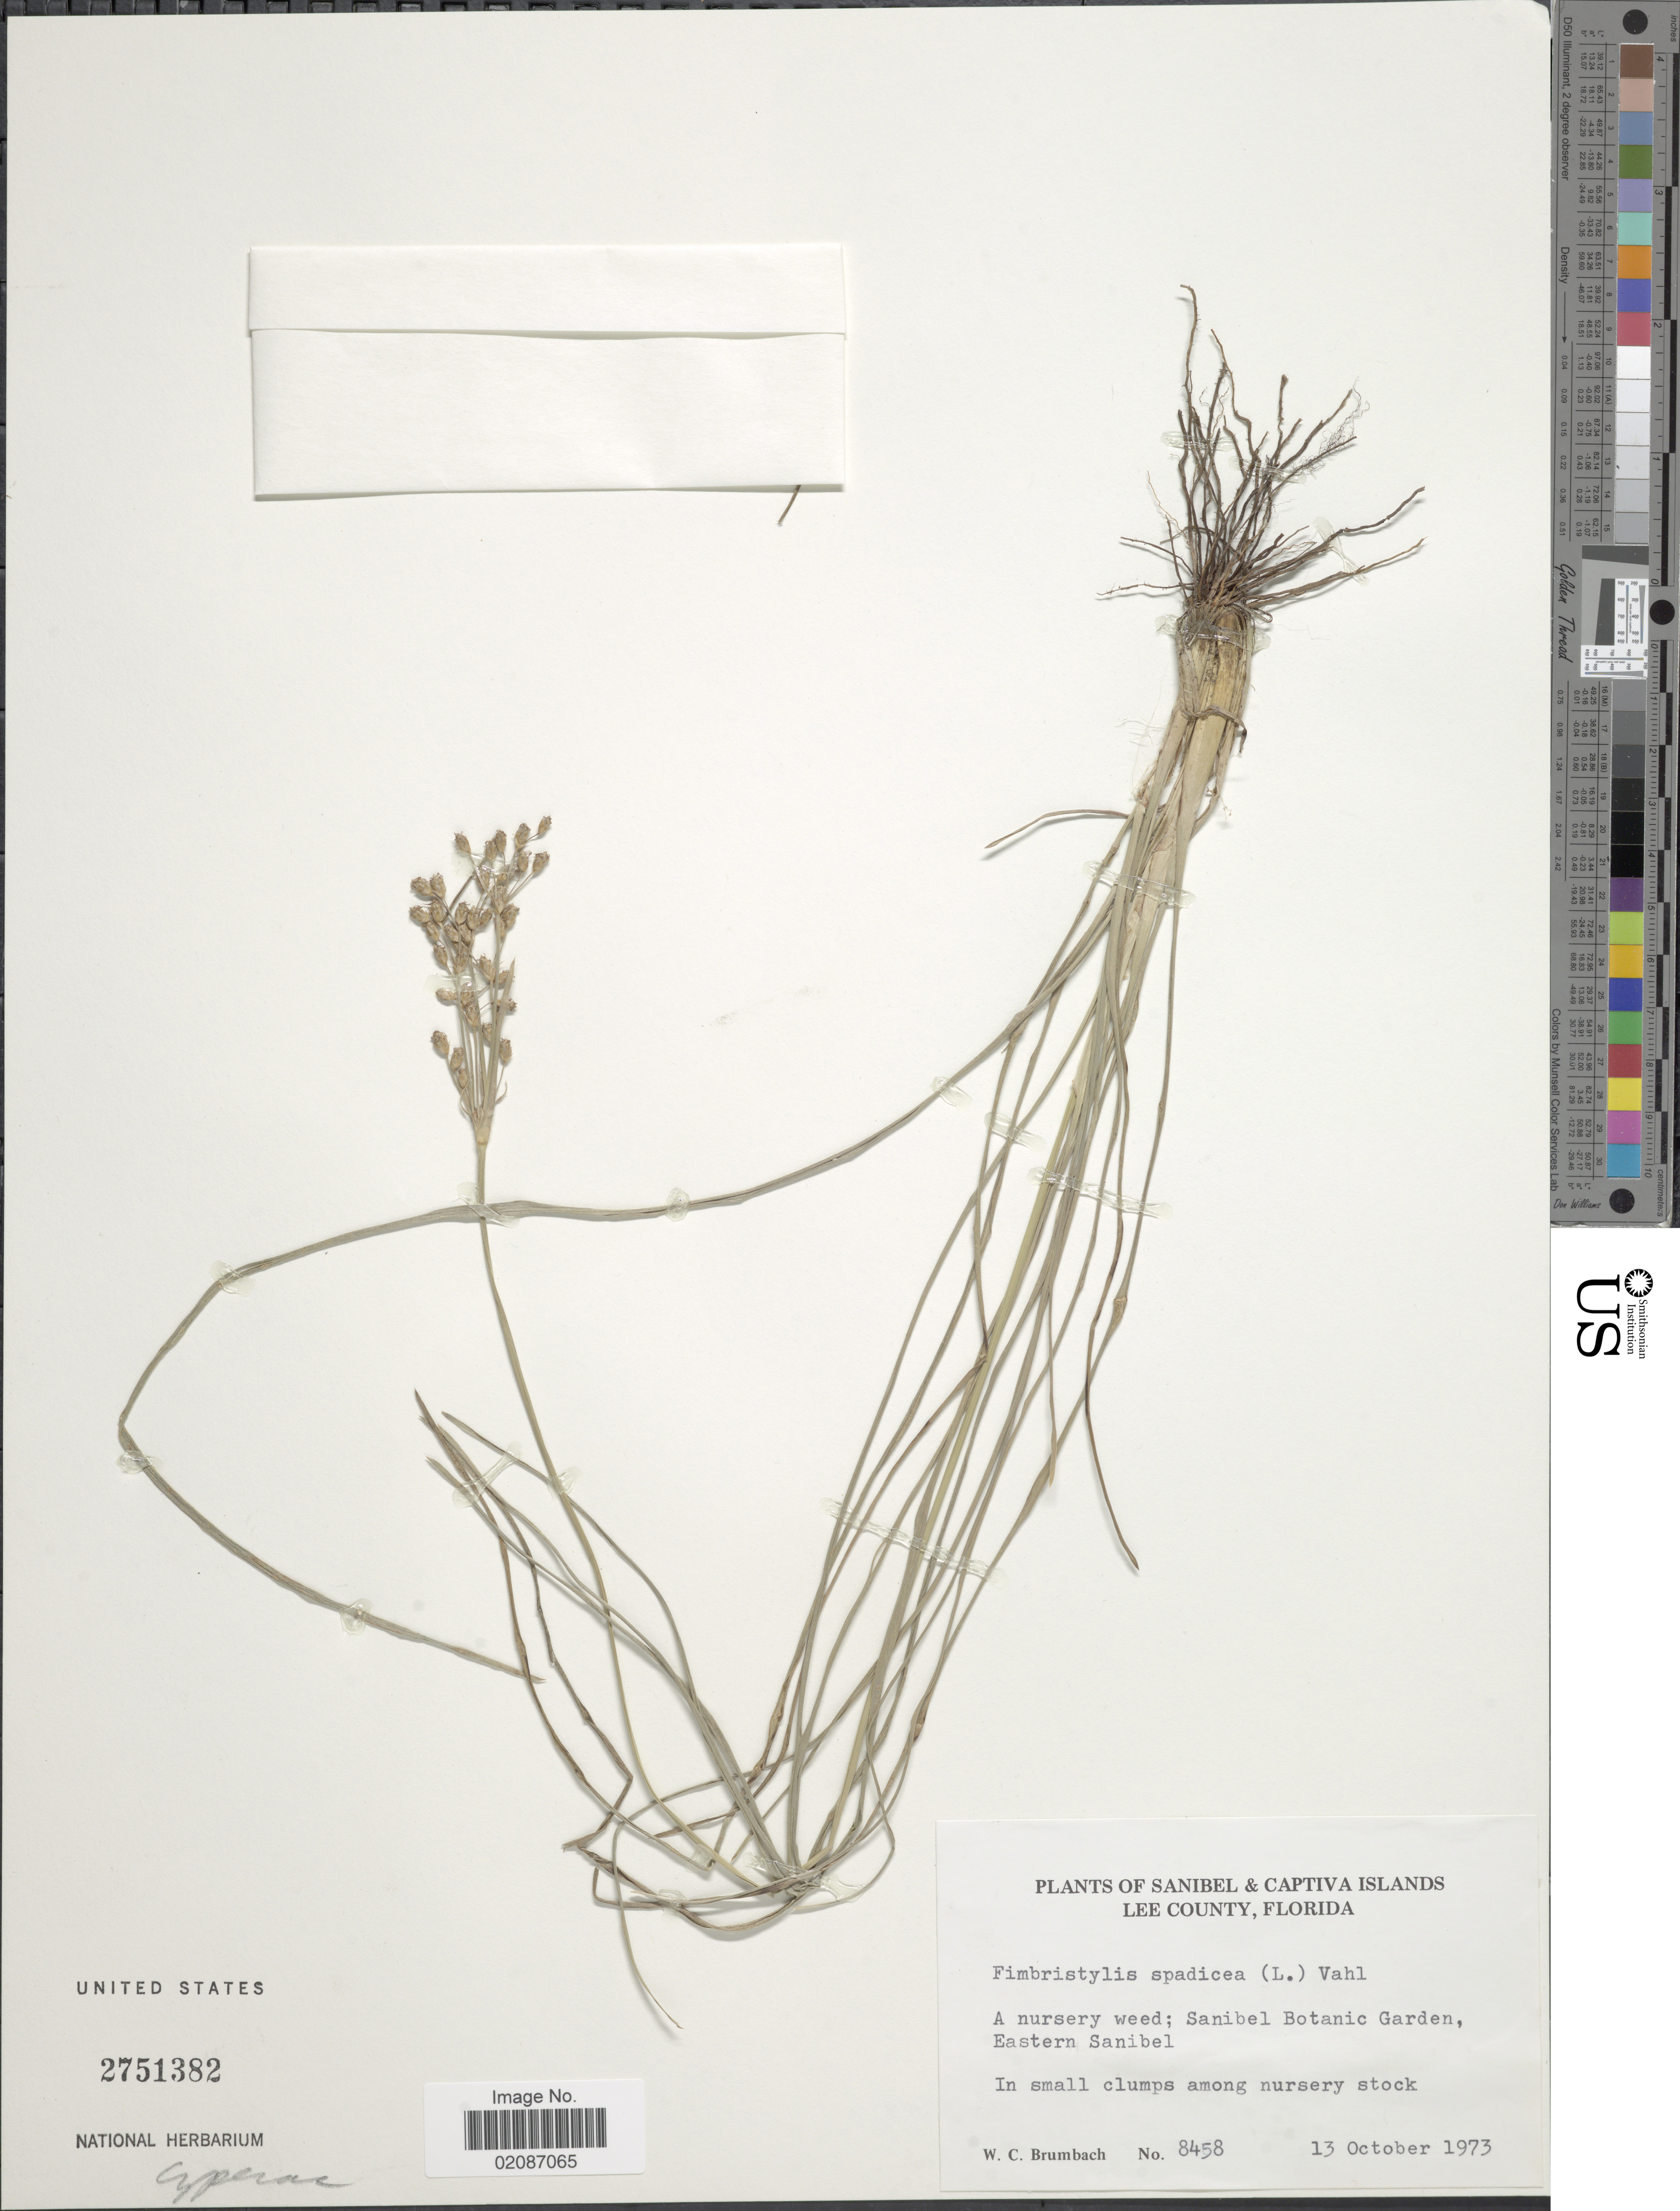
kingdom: Plantae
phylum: Tracheophyta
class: Liliopsida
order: Poales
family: Cyperaceae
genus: Fimbristylis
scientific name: Fimbristylis spadicea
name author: (L.) Vahl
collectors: W. C. Brumbach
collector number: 8458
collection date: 1973-10-13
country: United States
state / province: Florida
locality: Sanibel & Captiva Islands, Lee County, Sanibel Botanic Garden, Eastern Sanibel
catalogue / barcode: US 2751382